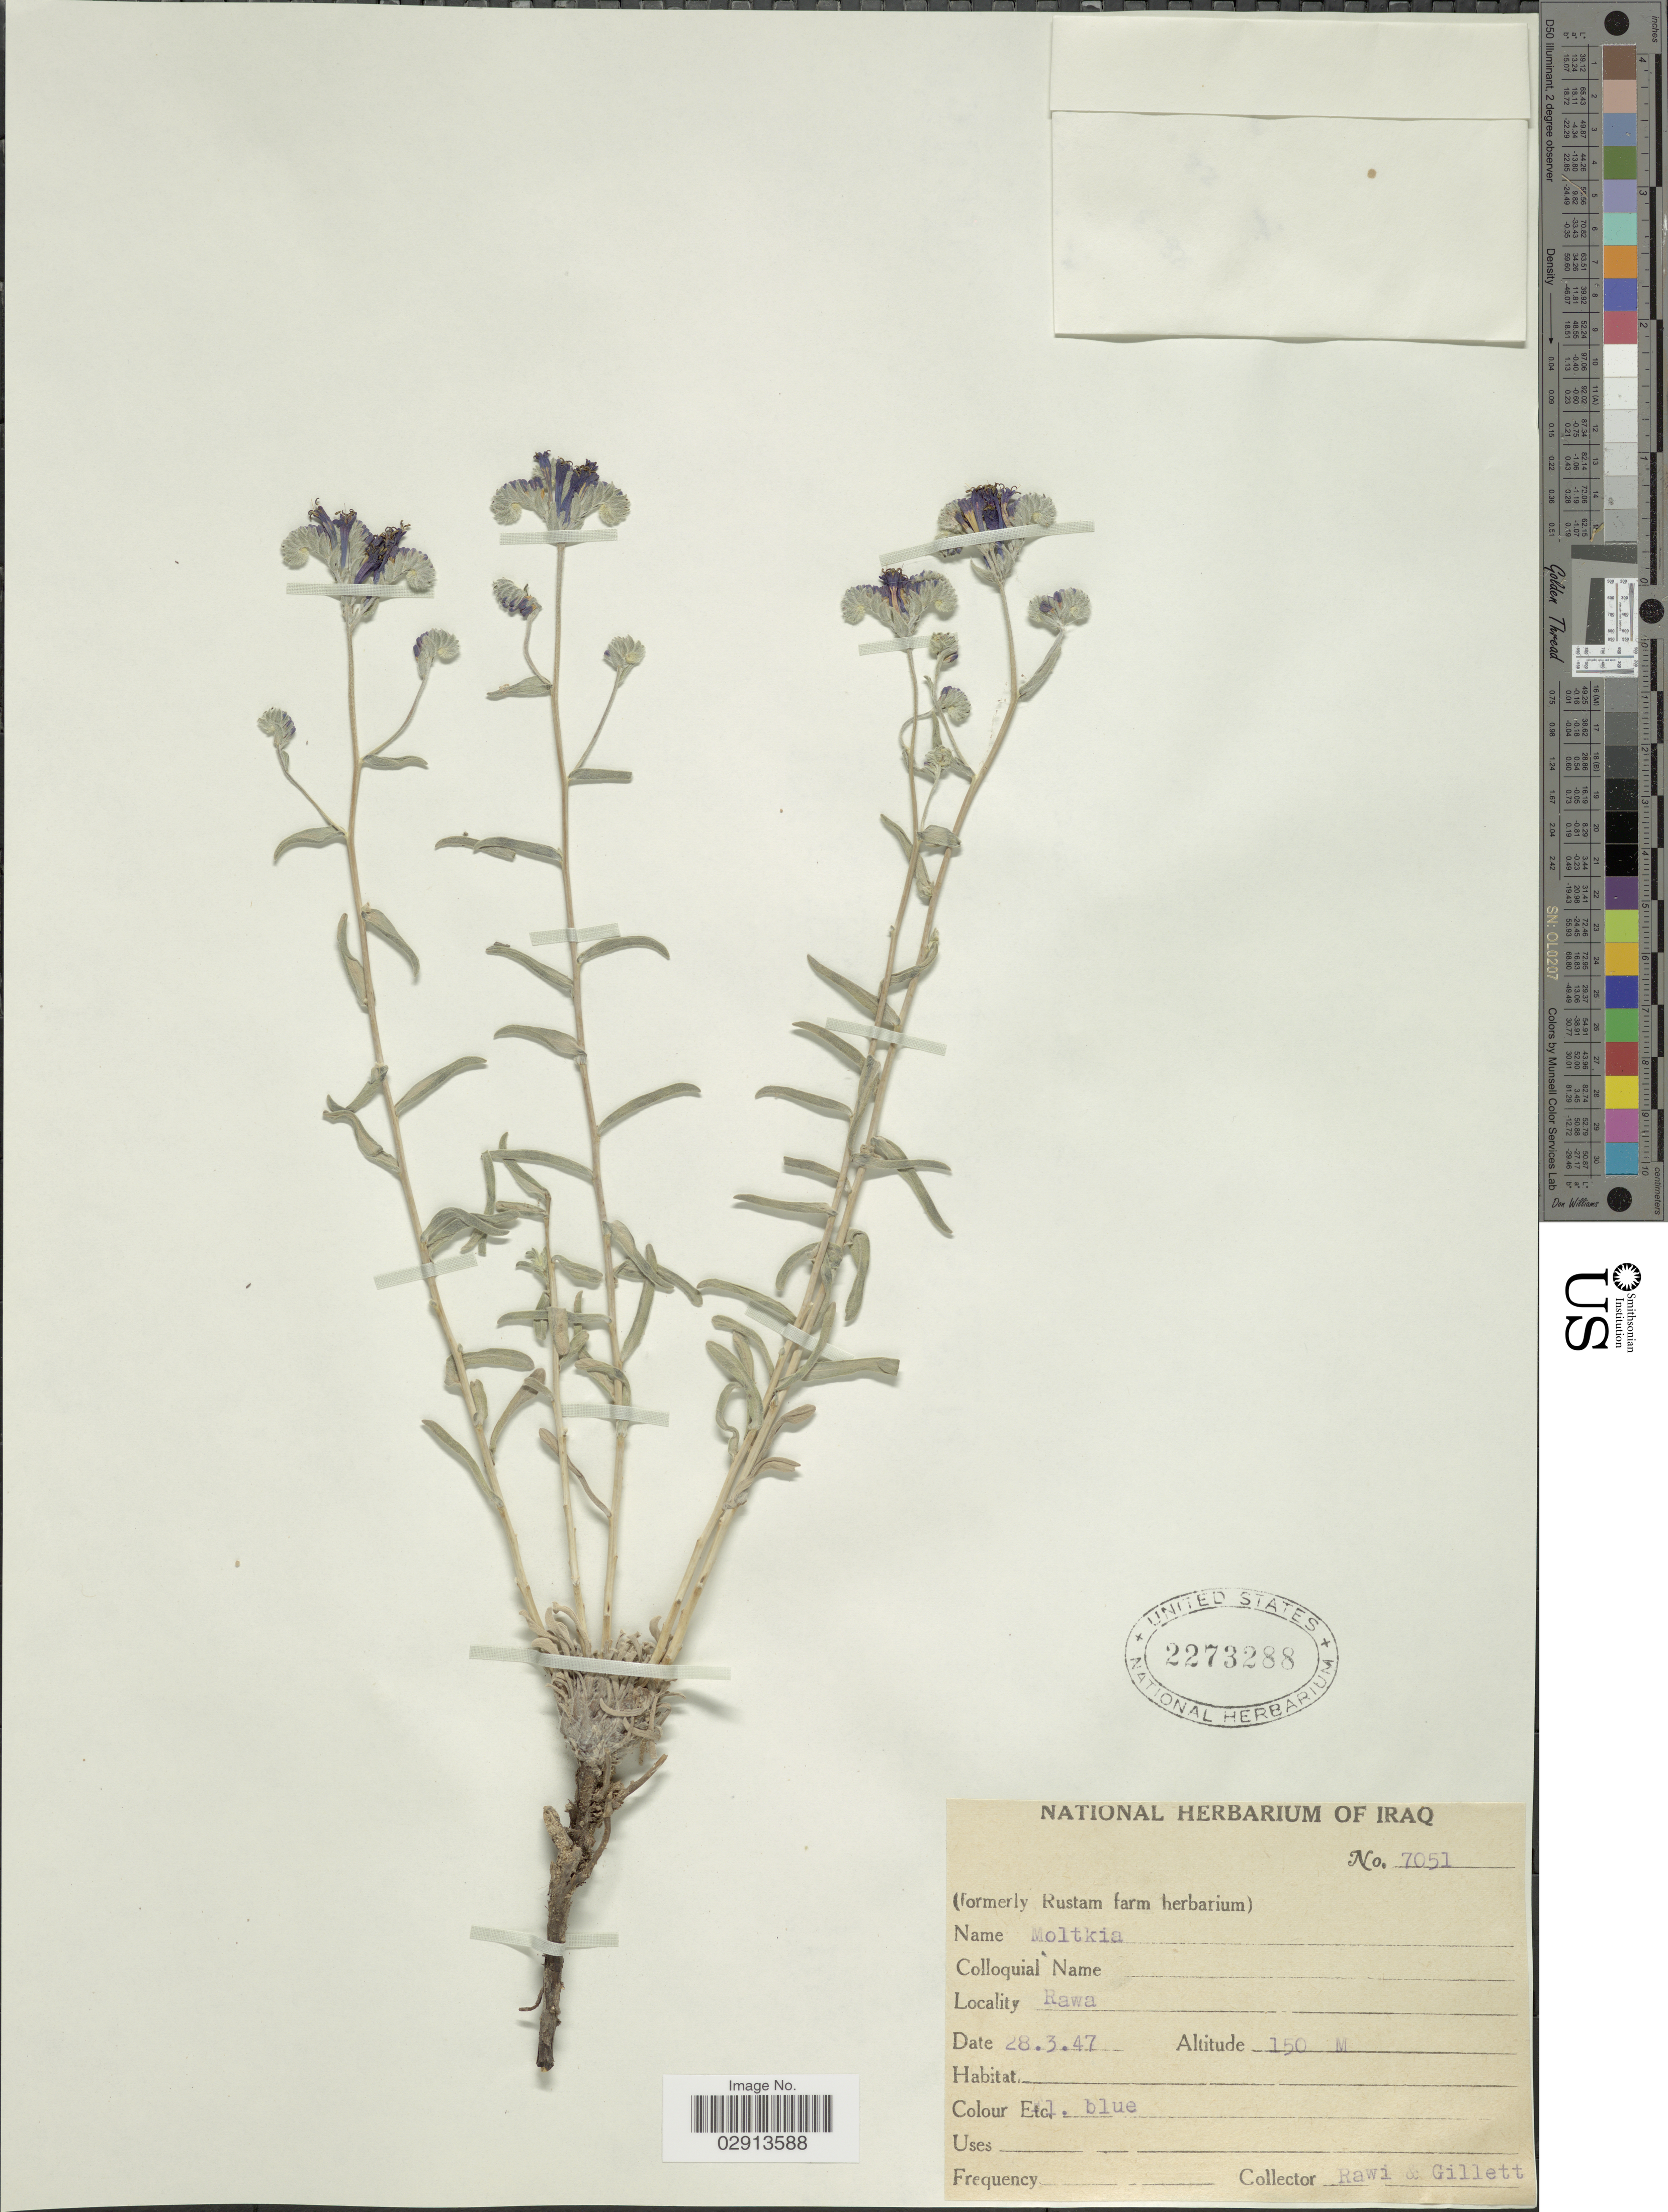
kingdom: Plantae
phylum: Tracheophyta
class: Magnoliopsida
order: Boraginales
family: Boraginaceae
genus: Moltkia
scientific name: Moltkia sp.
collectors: -. Rawi & Gillett, --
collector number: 7051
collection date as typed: Transcribed d/m/y: 28/3/47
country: Iraq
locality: Rawa.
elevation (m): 150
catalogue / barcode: US 2273288